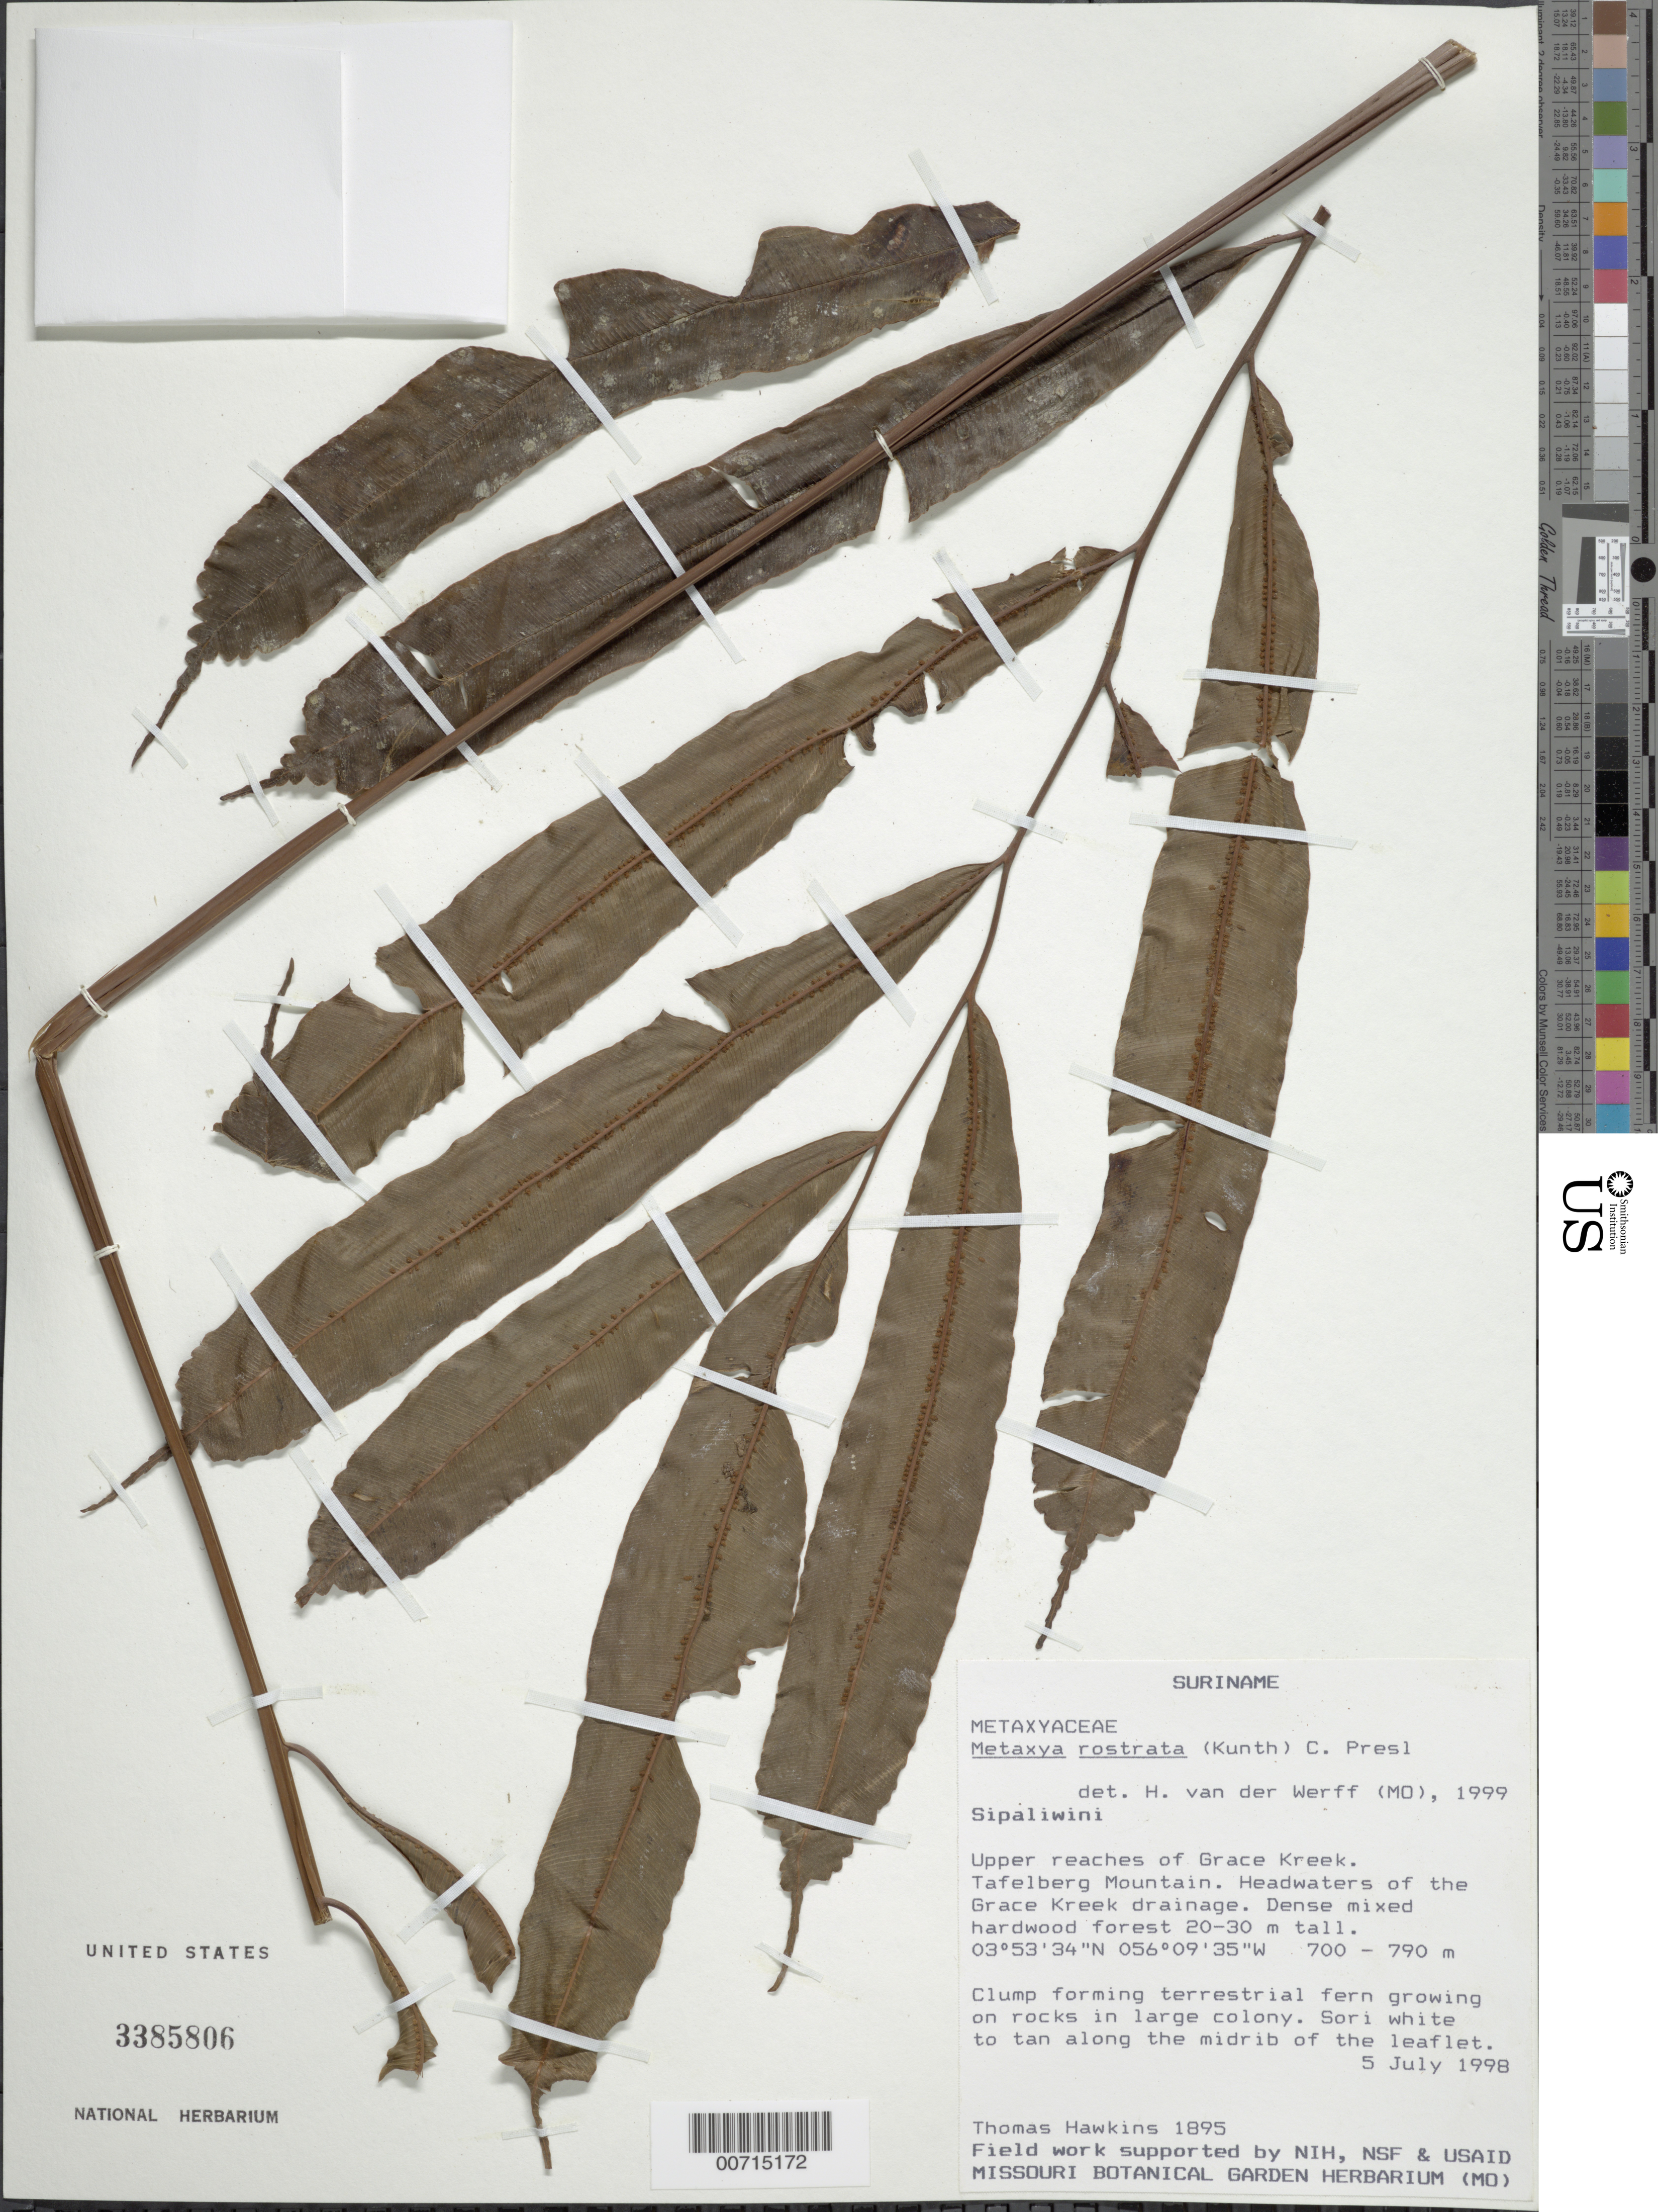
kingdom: Plantae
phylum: Tracheophyta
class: Polypodiopsida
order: Cyatheales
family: Metaxyaceae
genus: Metaxya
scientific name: Metaxya rostrata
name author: (Kunth) C. Presl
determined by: van der Werff, H., (MO), Missouri Botanical Garden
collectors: T. Hawkins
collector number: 1895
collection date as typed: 5-Jul-98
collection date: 1998-07-05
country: Suriname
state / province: Sipaliwini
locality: Tafelberg (Table Mountain), Grace Kreek, upper reaches, headwaters of the Grace Kreek drainage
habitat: Dense mixed hardwood forest 20 - 30 m tall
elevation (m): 700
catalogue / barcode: US 3385806